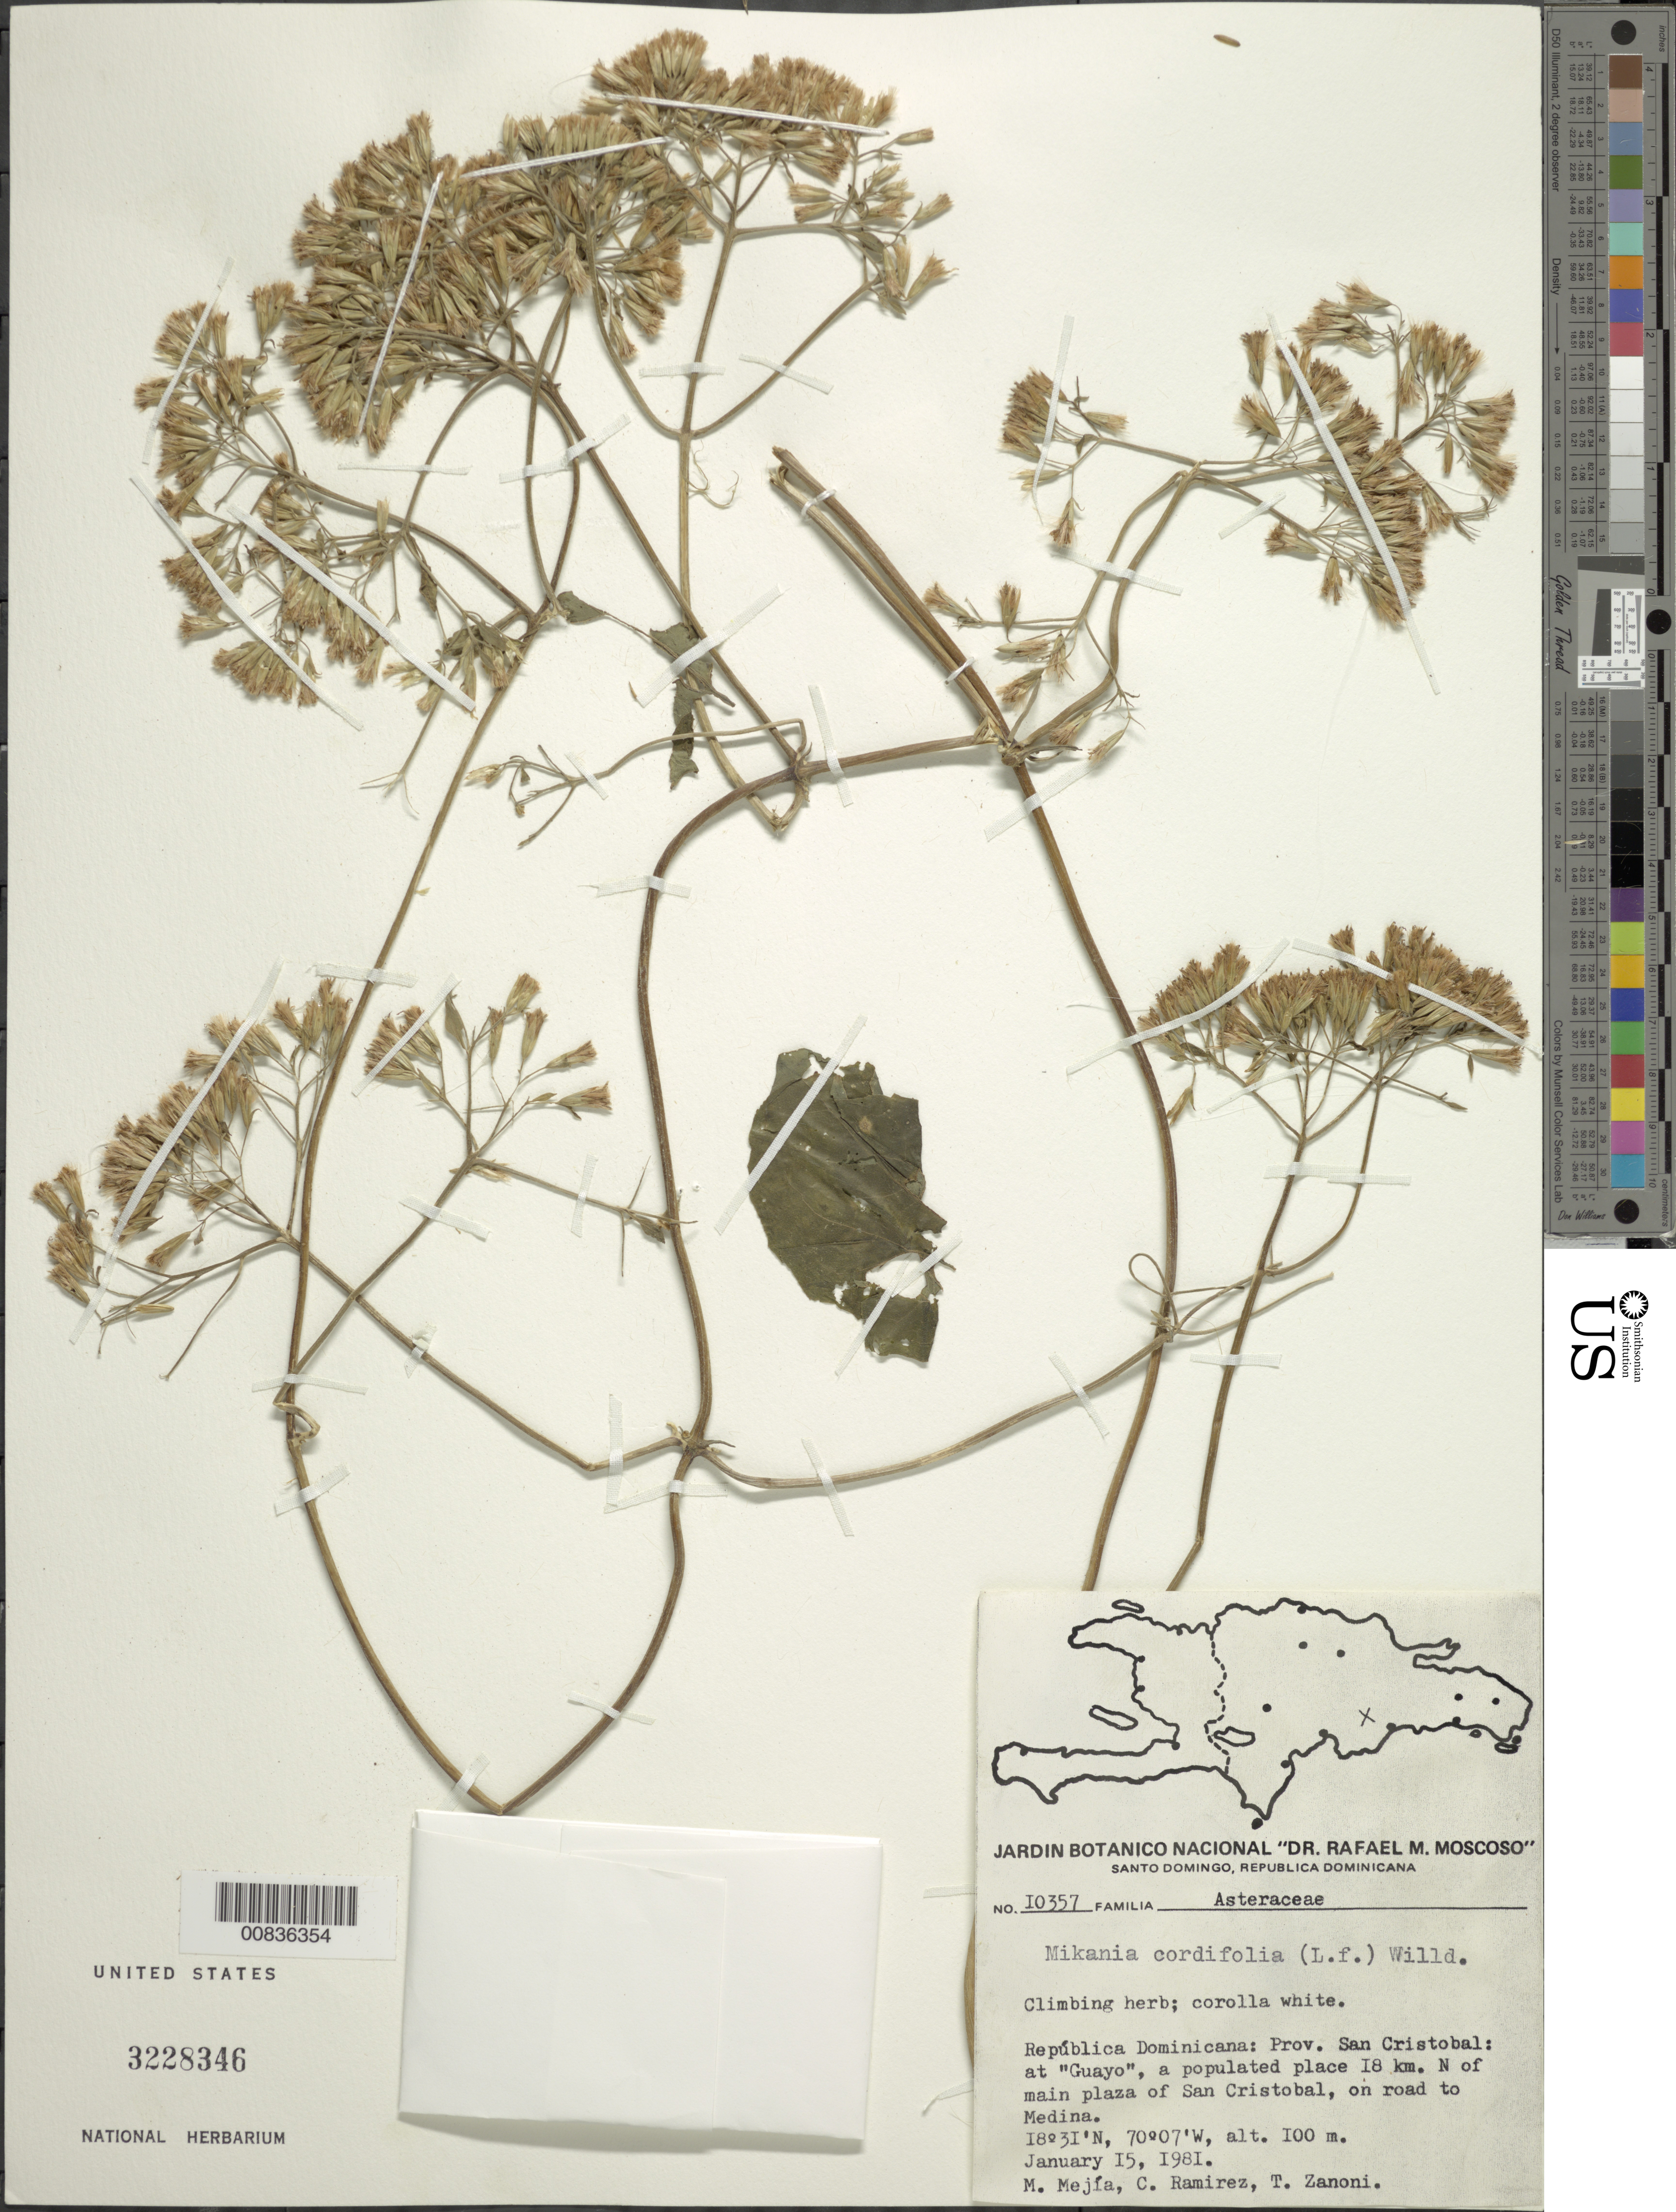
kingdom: Plantae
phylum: Tracheophyta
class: Magnoliopsida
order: Asterales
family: Asteraceae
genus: Mikania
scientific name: Mikania cordifolia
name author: Kunth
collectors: M. Mejia, C. Ramirez & T. A. Zanoni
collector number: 10357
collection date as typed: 15 Jan 1981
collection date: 1981-01-15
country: Dominican Republic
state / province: San Cristobal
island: Hispaniola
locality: At "Guayo," a populated place 18 km N or main plaza of San Cristobal, on road to Medina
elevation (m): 100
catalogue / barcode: US 3228346